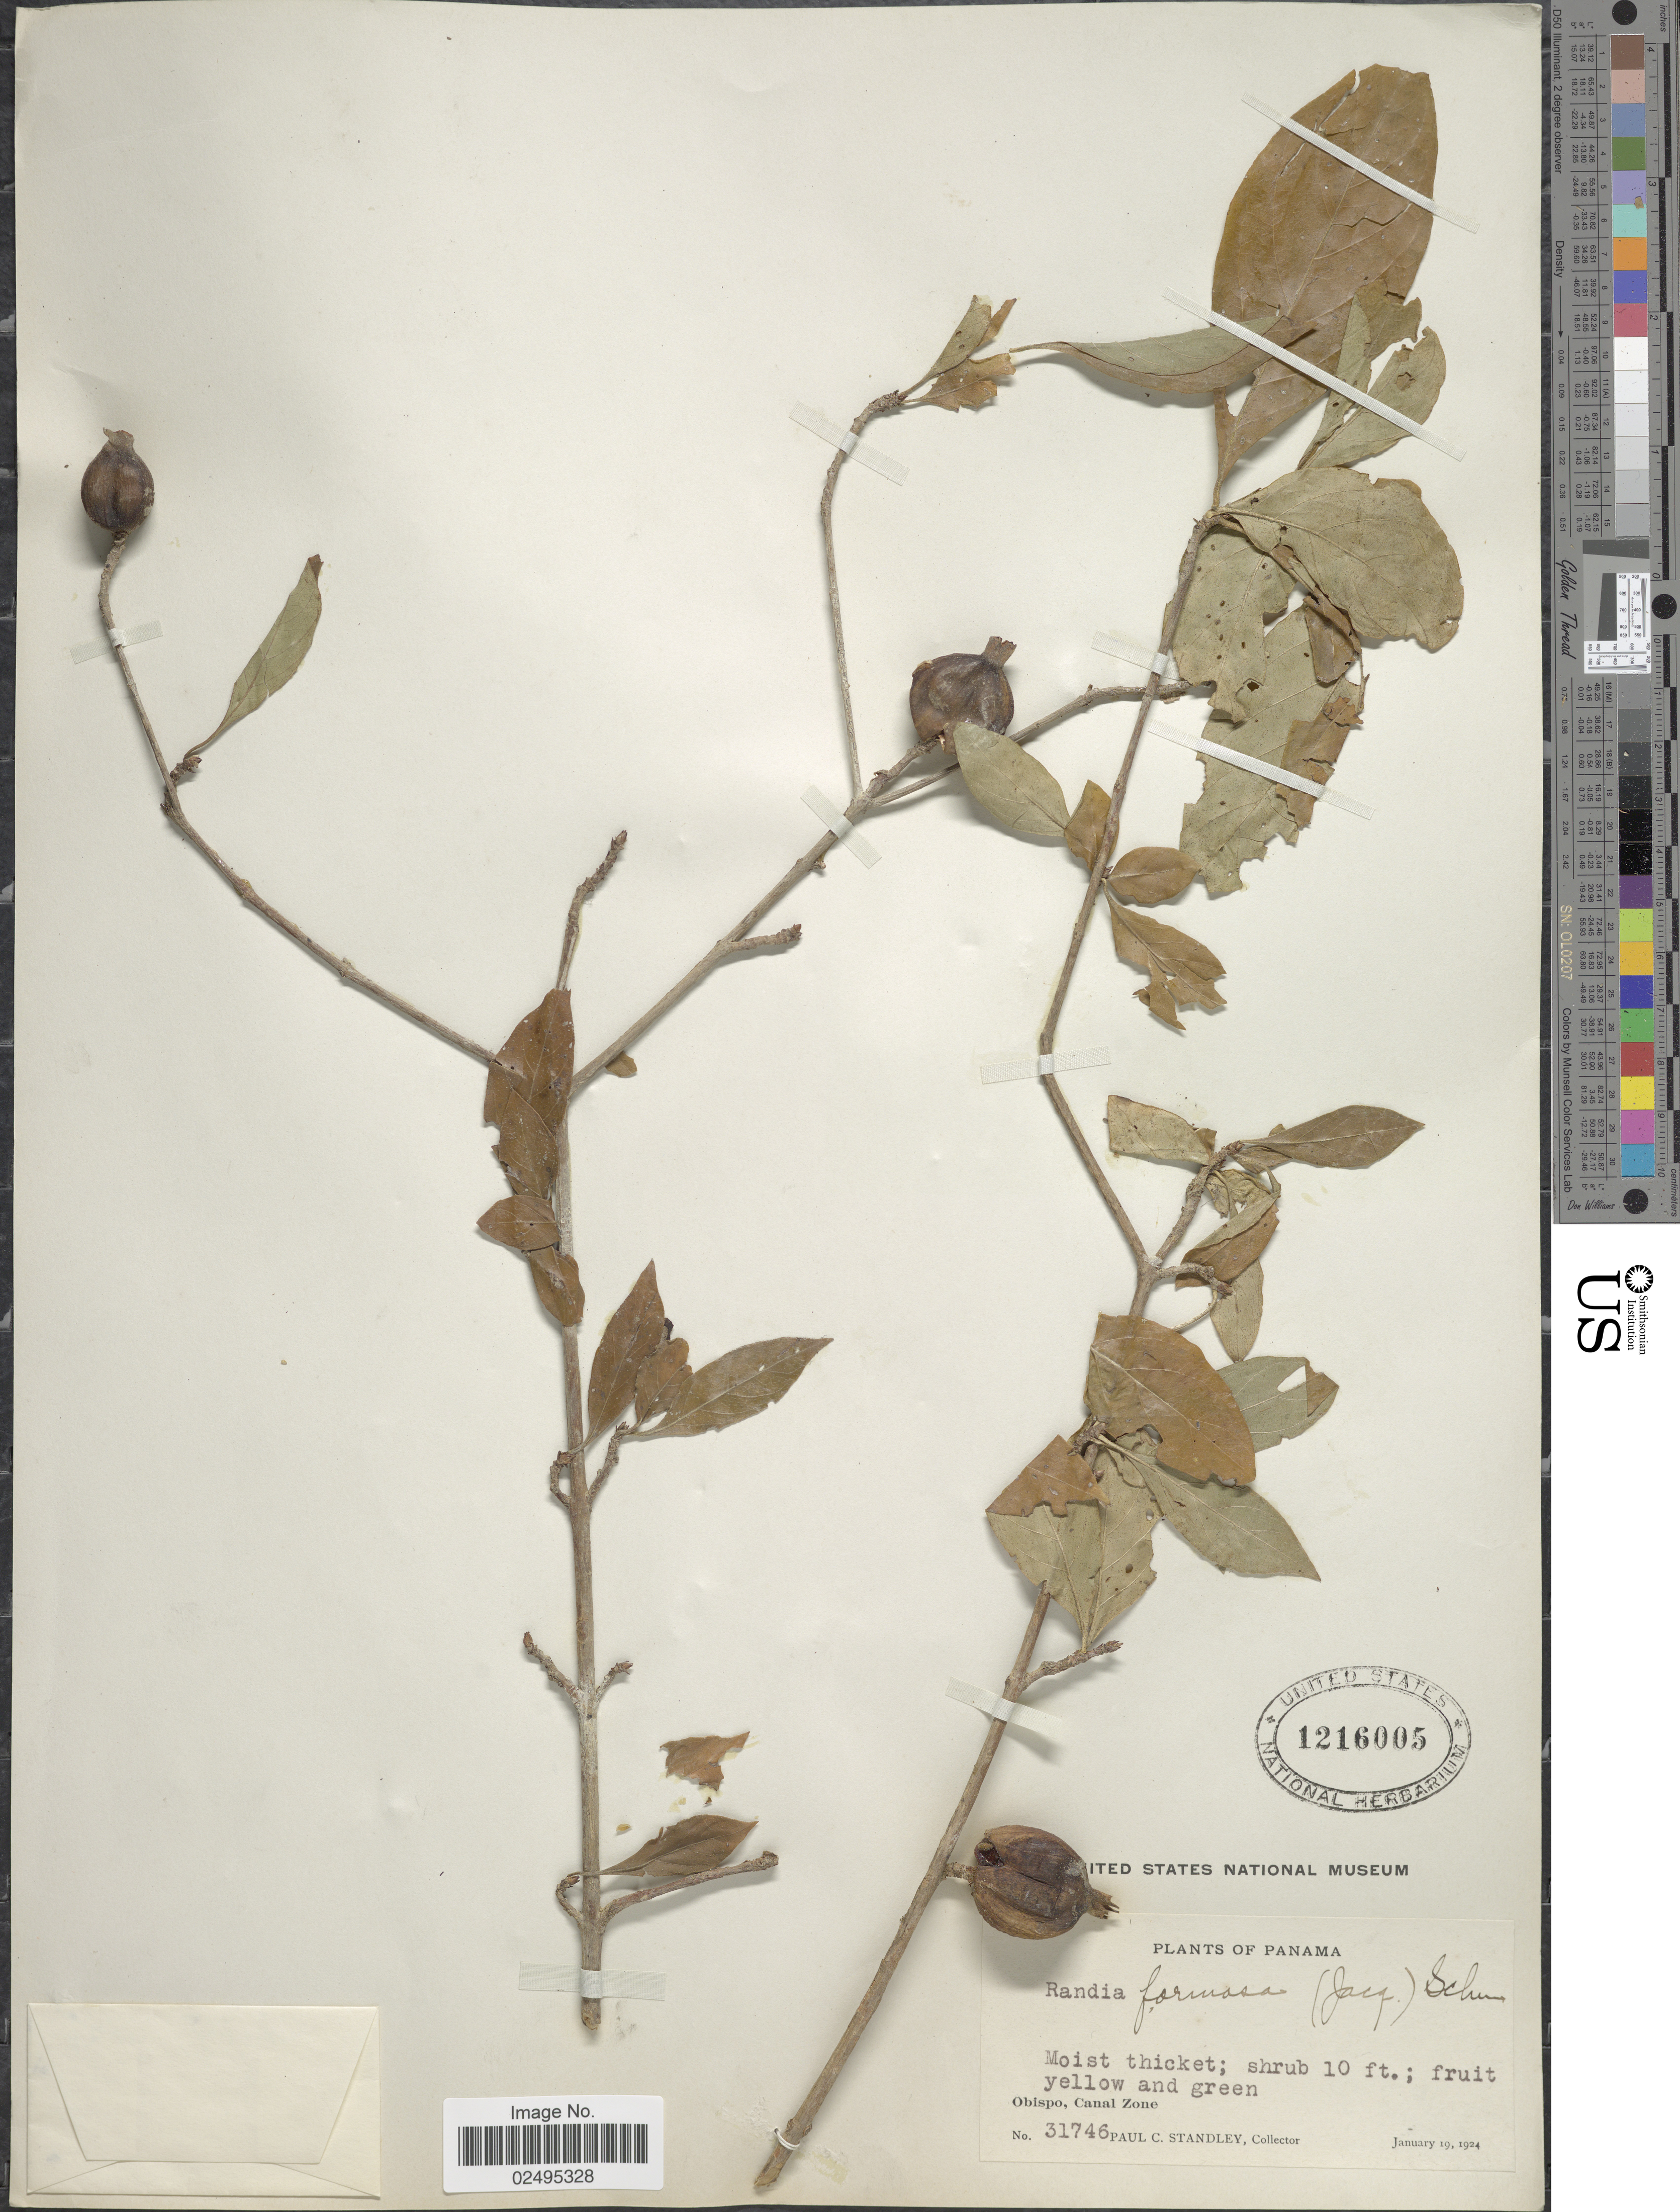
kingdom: Plantae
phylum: Tracheophyta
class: Magnoliopsida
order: Gentianales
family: Rubiaceae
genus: Rosenbergiodendron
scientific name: Rosenbergiodendron formosum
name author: (Jacq.) Fagerl.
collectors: P. C. Standley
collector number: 31746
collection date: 1924-01-19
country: Panama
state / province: Colón / Panamá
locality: Obispo, Canal Zone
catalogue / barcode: US 1216005